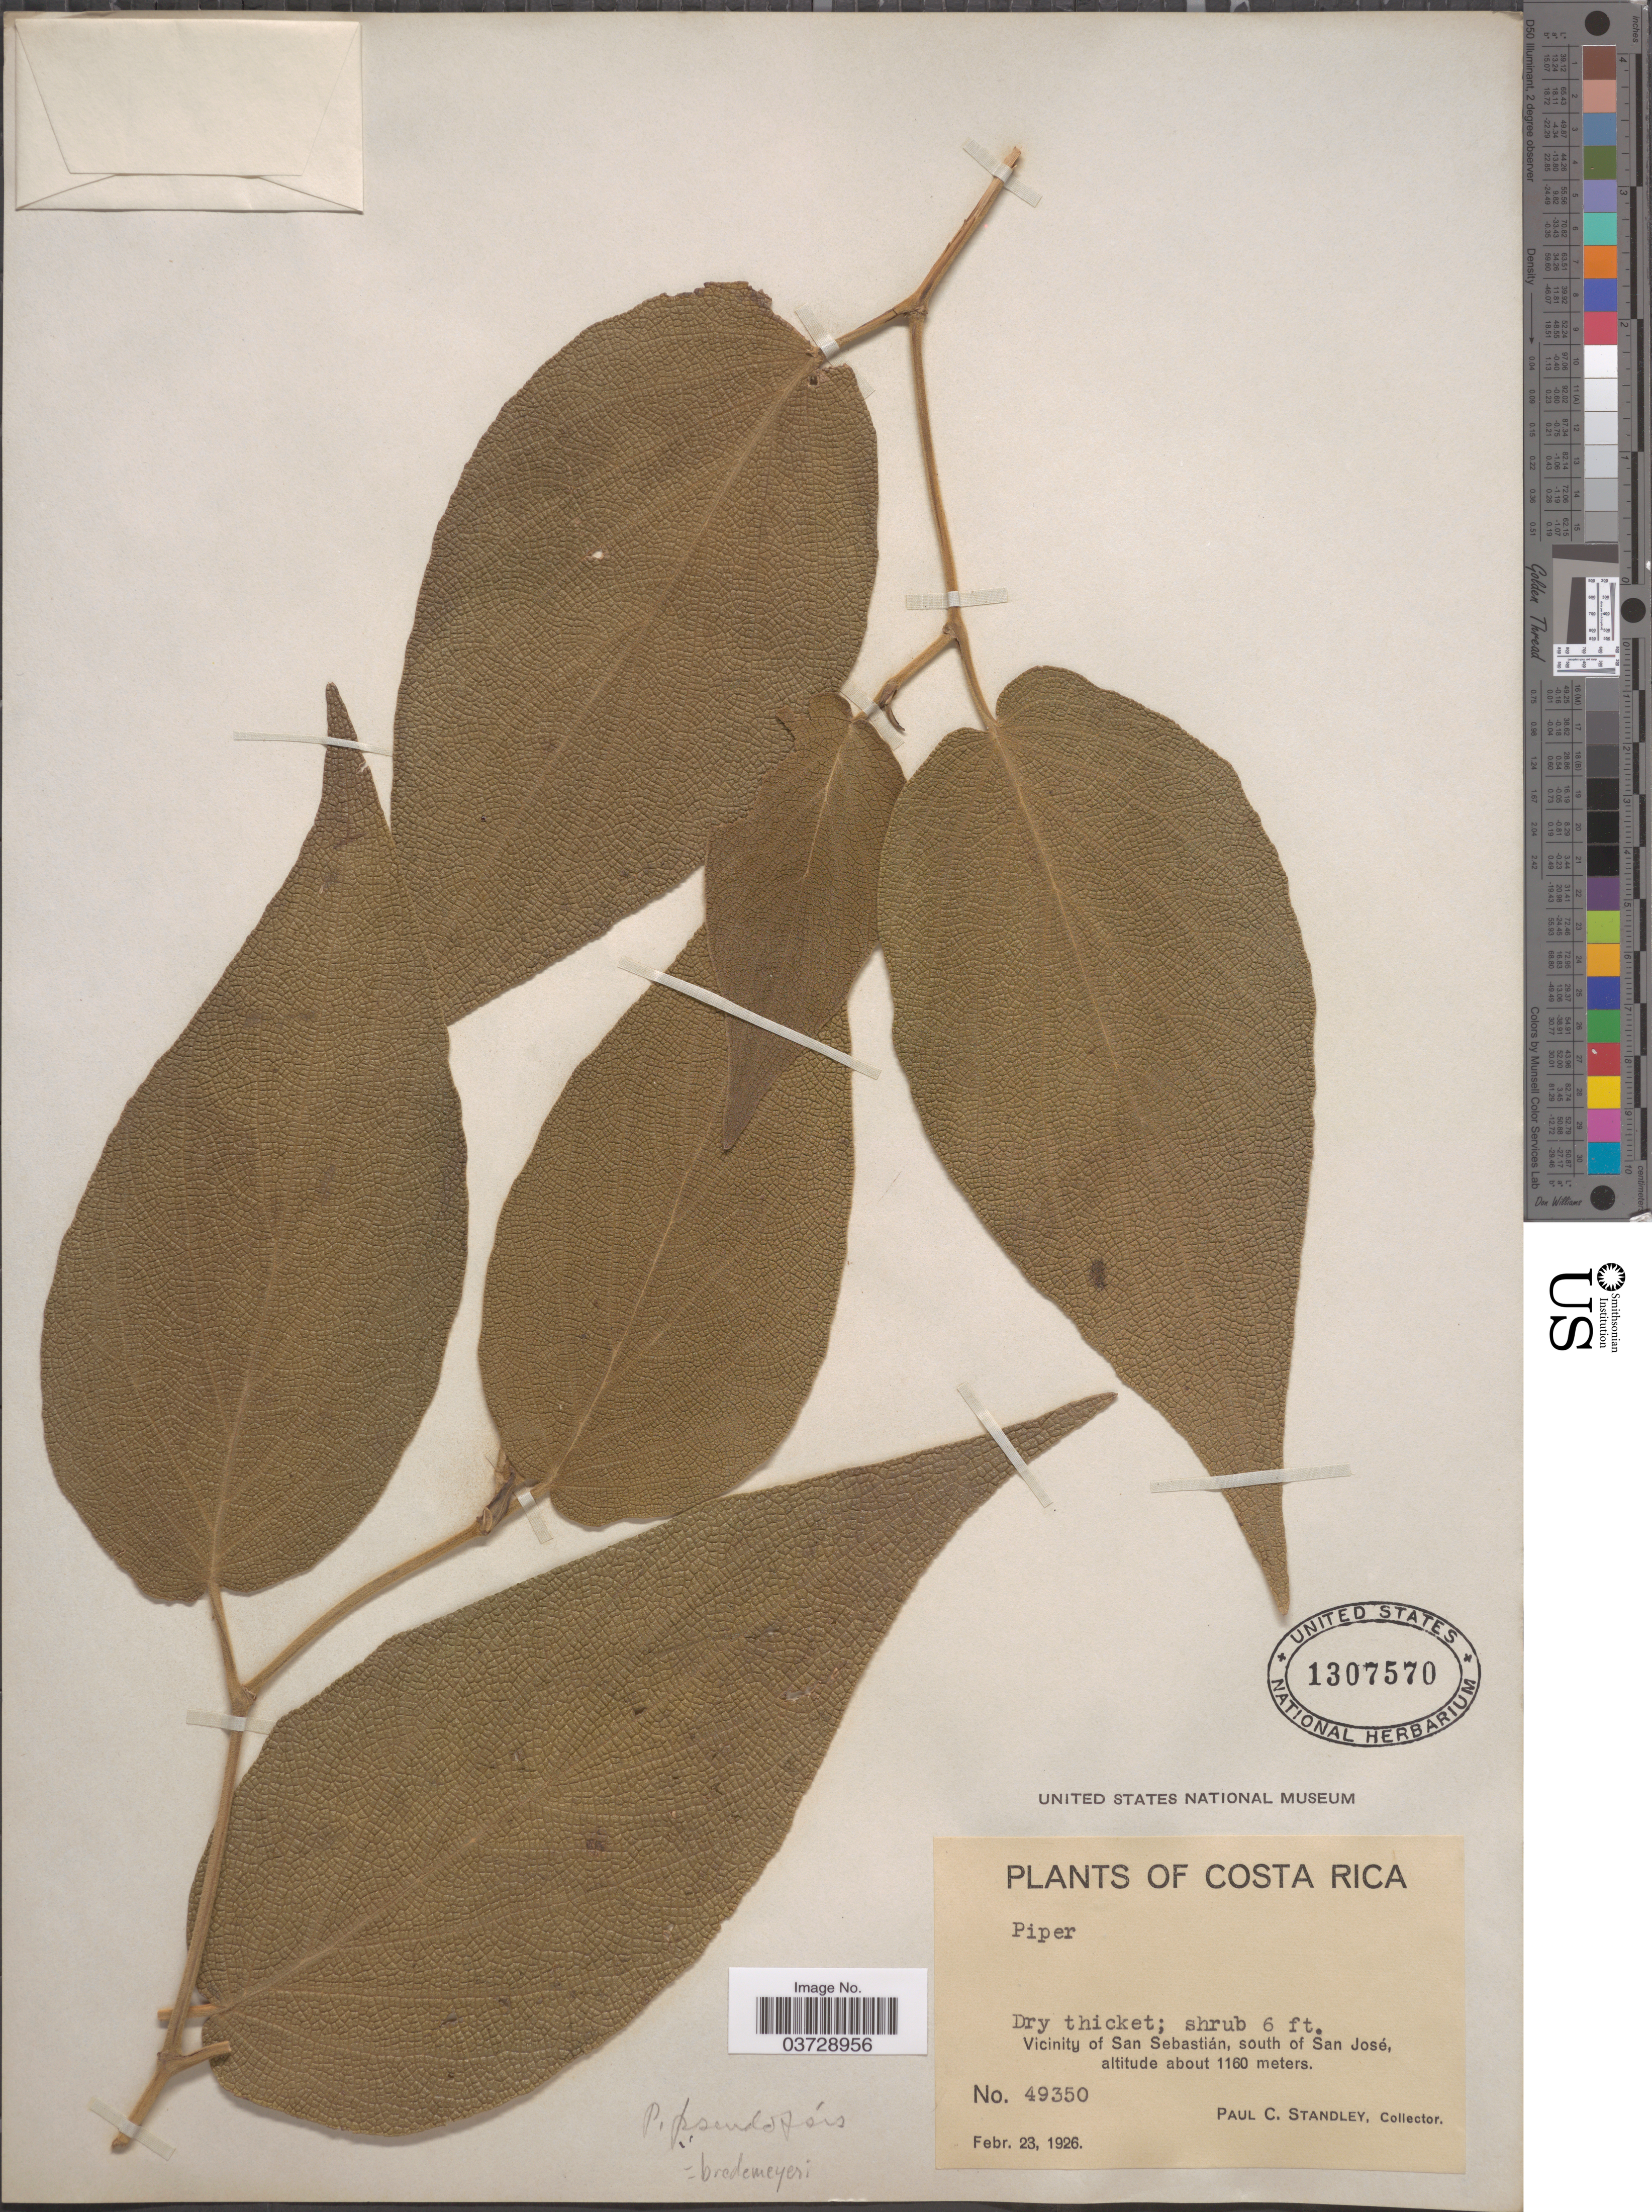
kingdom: Plantae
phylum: Tracheophyta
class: Magnoliopsida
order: Piperales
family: Piperaceae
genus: Piper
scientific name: Piper bredemeyeri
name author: J. Jacq.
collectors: P. C. Standley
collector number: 49350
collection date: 1926-02-23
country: Costa Rica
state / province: San José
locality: Vicinity of San Sebastián, south of San José.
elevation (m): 1160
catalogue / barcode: US 1307570